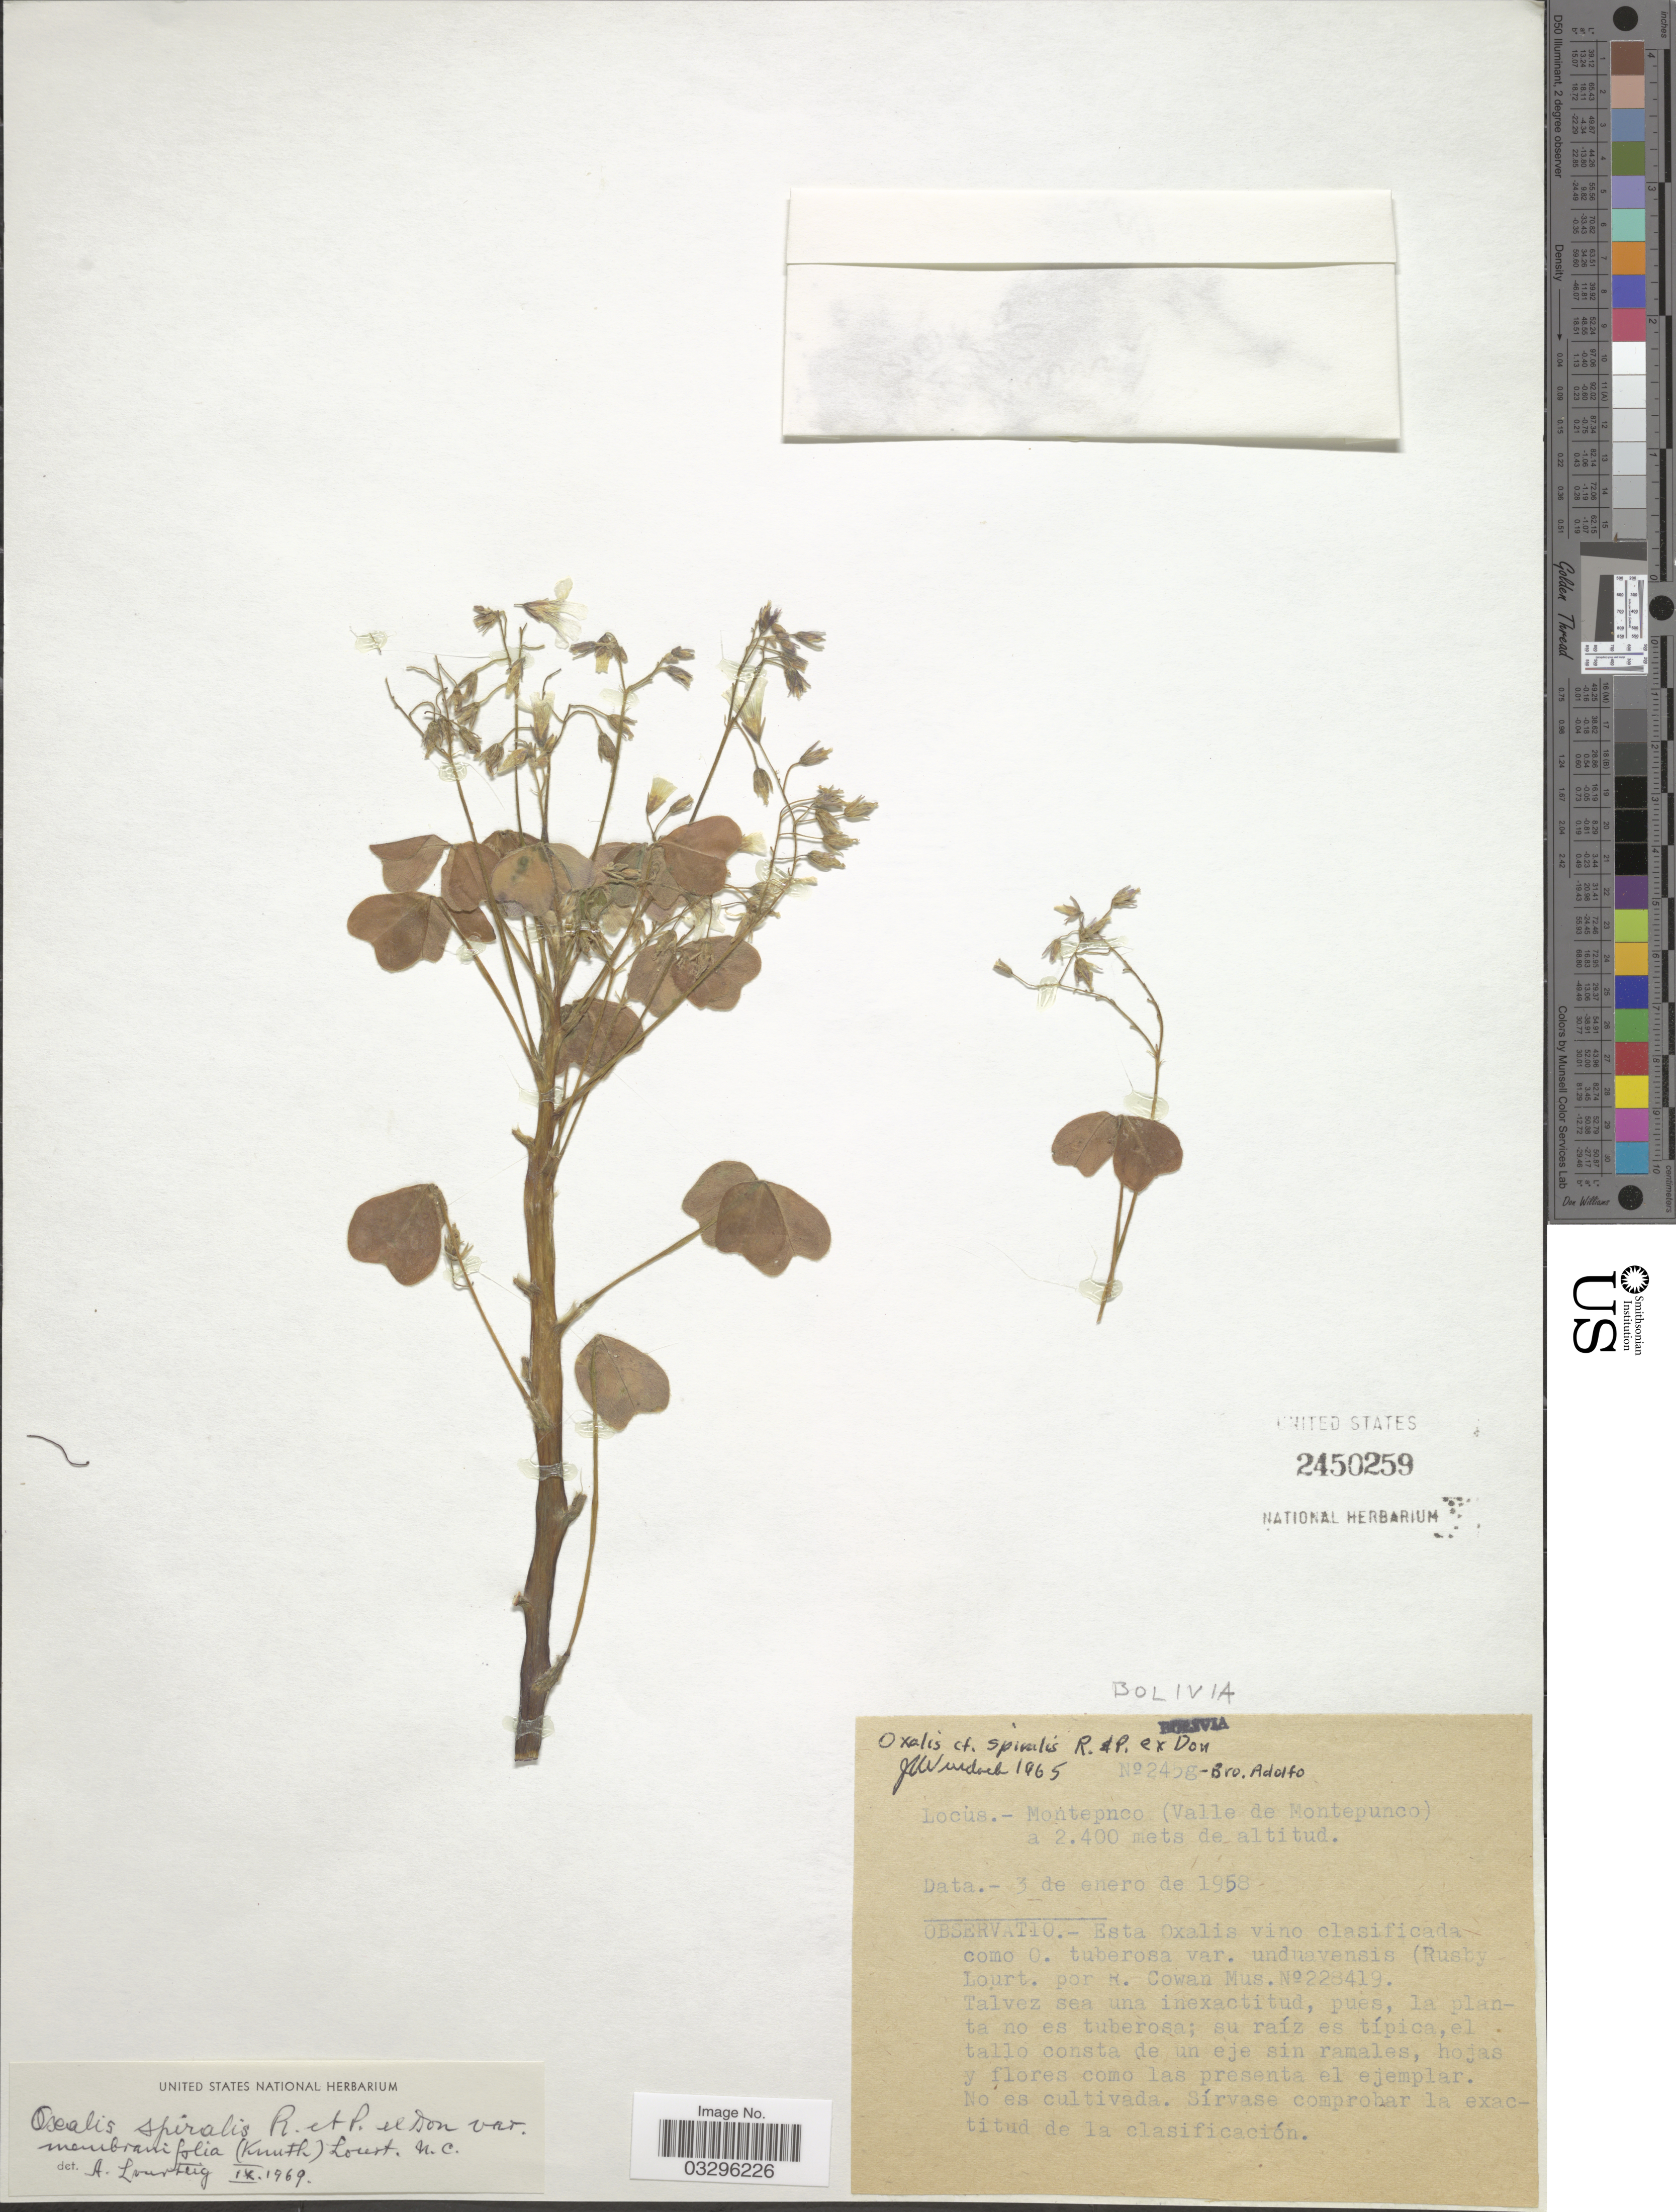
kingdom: Plantae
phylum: Tracheophyta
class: Magnoliopsida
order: Oxalidales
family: Oxalidaceae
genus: Oxalis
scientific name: Oxalis spiralis subsp. membranifolia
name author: (R. Knuth) Lourteig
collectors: Bro. Adolfo M.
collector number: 245g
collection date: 1958-01-03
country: Bolivia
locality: Montepnco (Valle de Montepunco).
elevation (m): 2400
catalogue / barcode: US 2450259